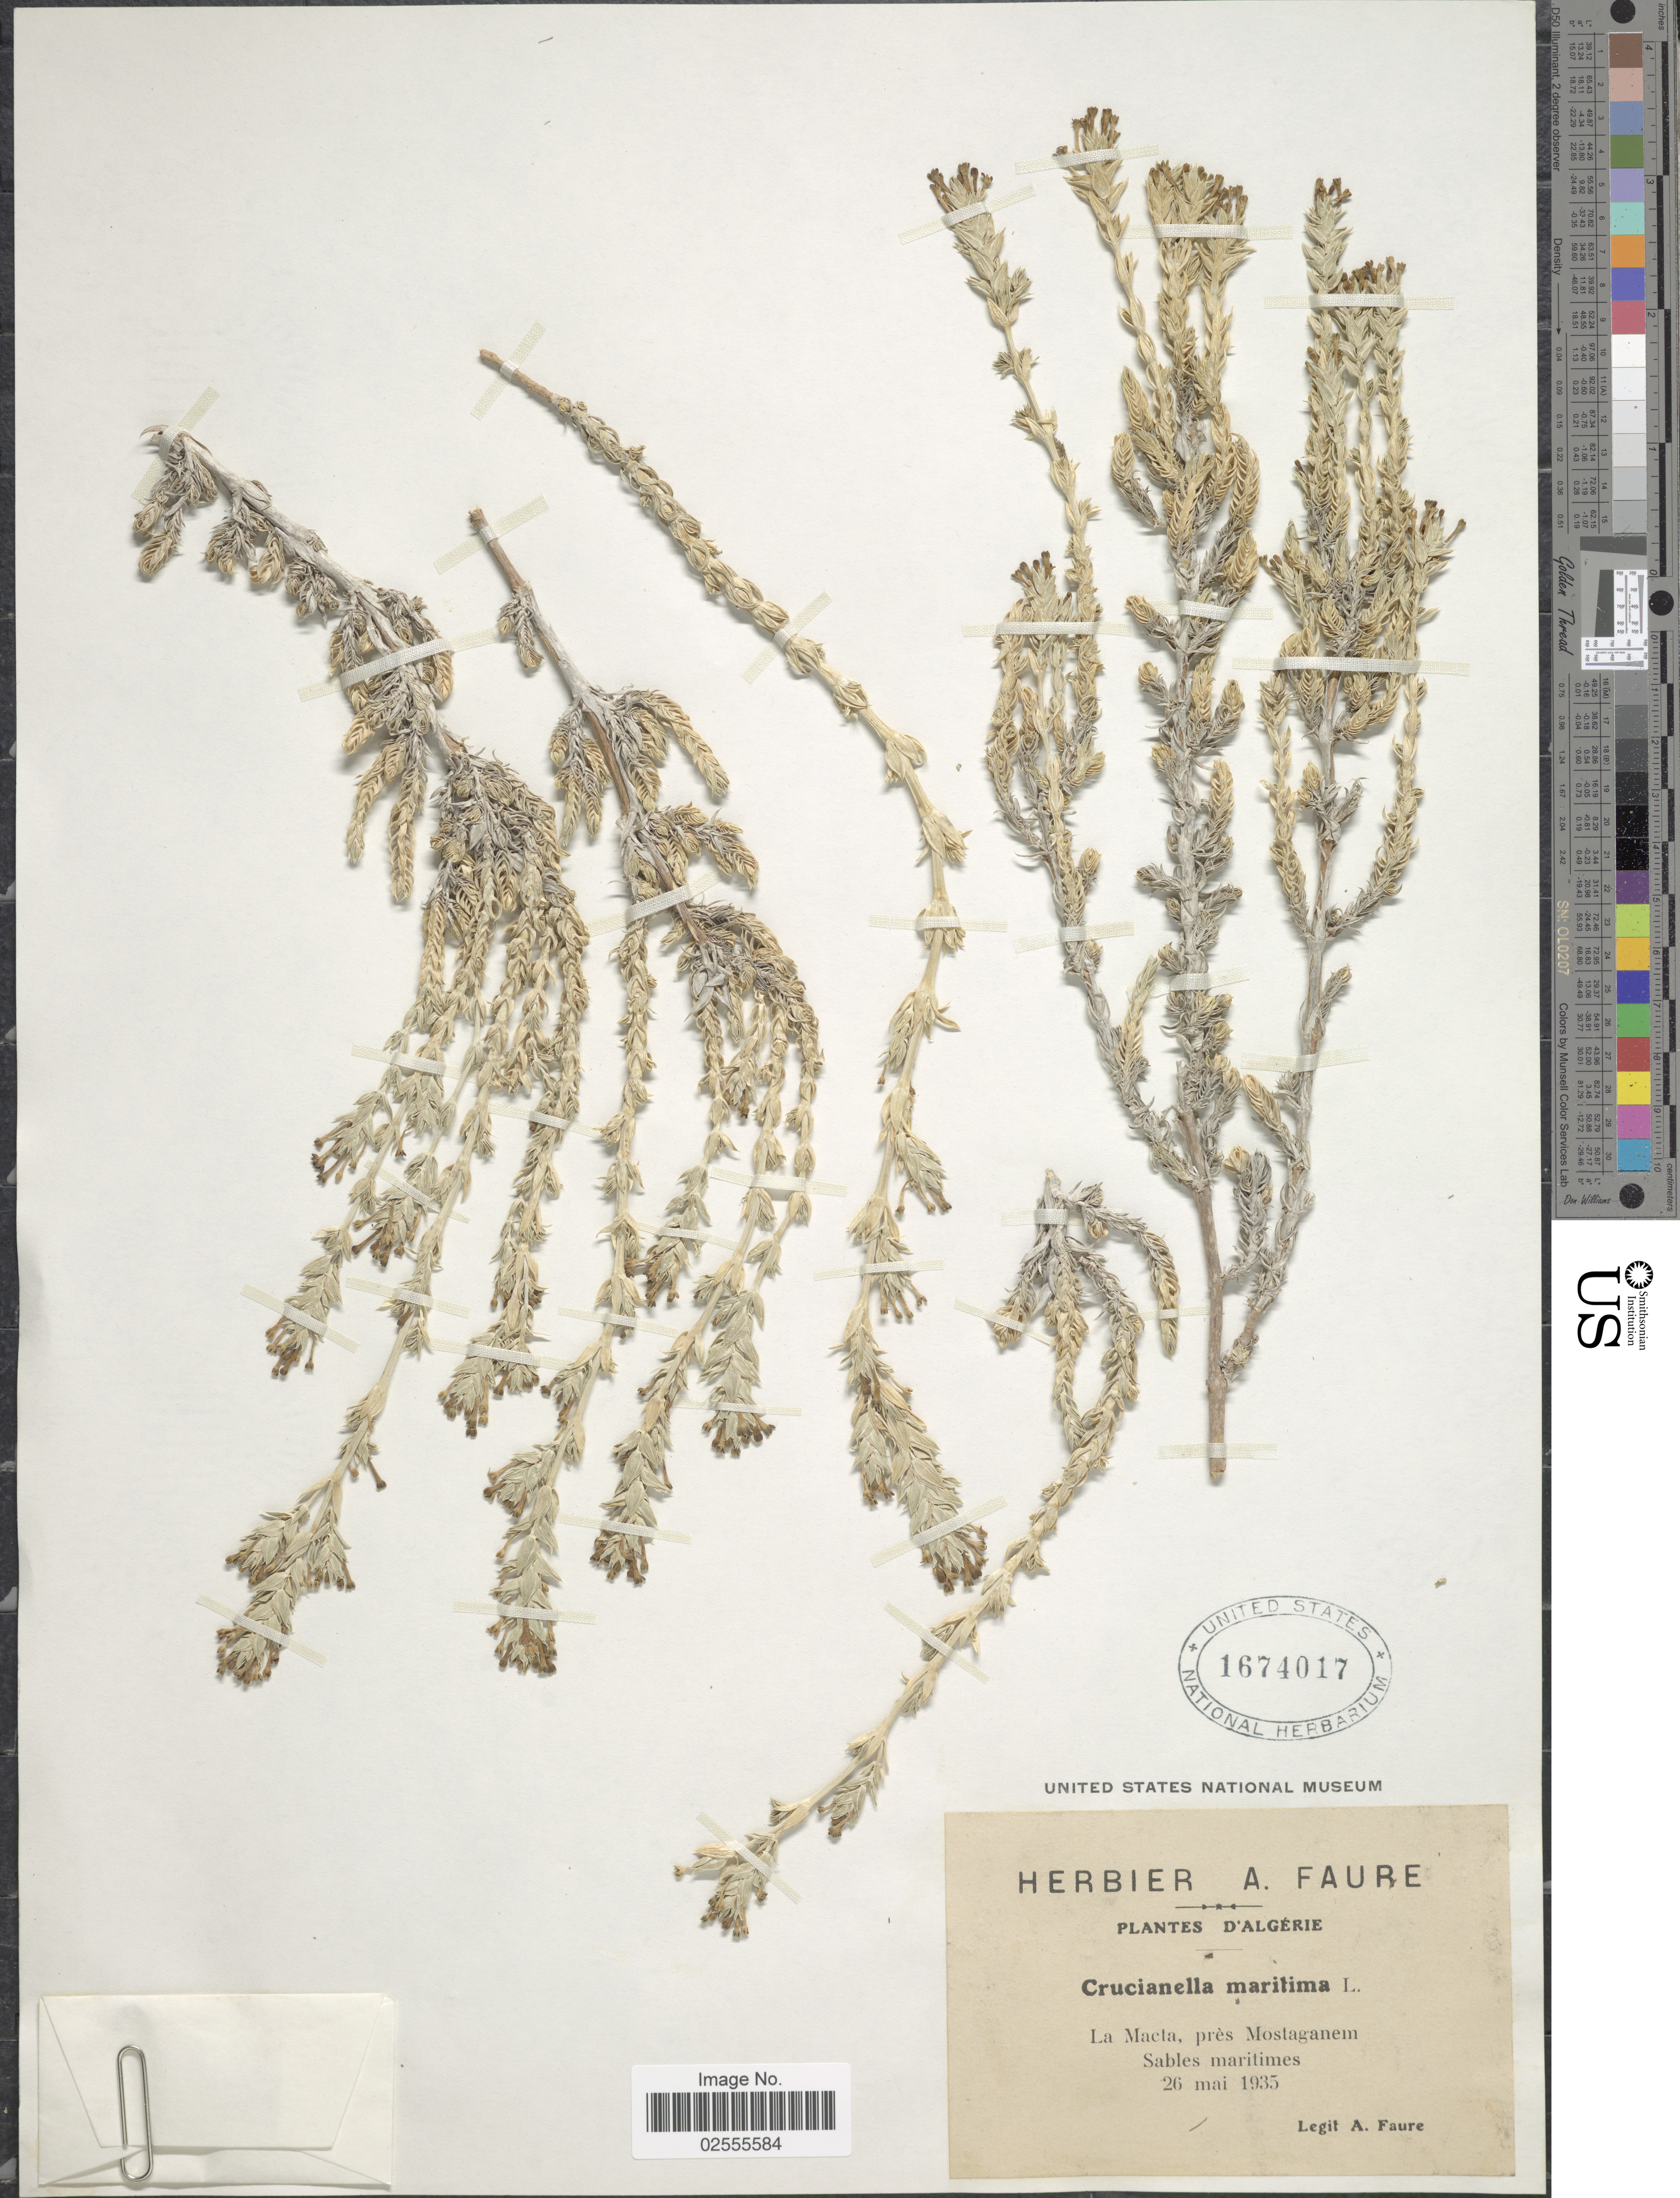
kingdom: Plantae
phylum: Tracheophyta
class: Magnoliopsida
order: Gentianales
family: Rubiaceae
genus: Crucianella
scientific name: Crucianella maritima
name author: L.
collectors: A. Faure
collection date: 1935-05-26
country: Algeria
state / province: Mostaganem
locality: D'Algerie, La Macla, pres Mostaganem, Sables maritimes.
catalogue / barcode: US 1674017